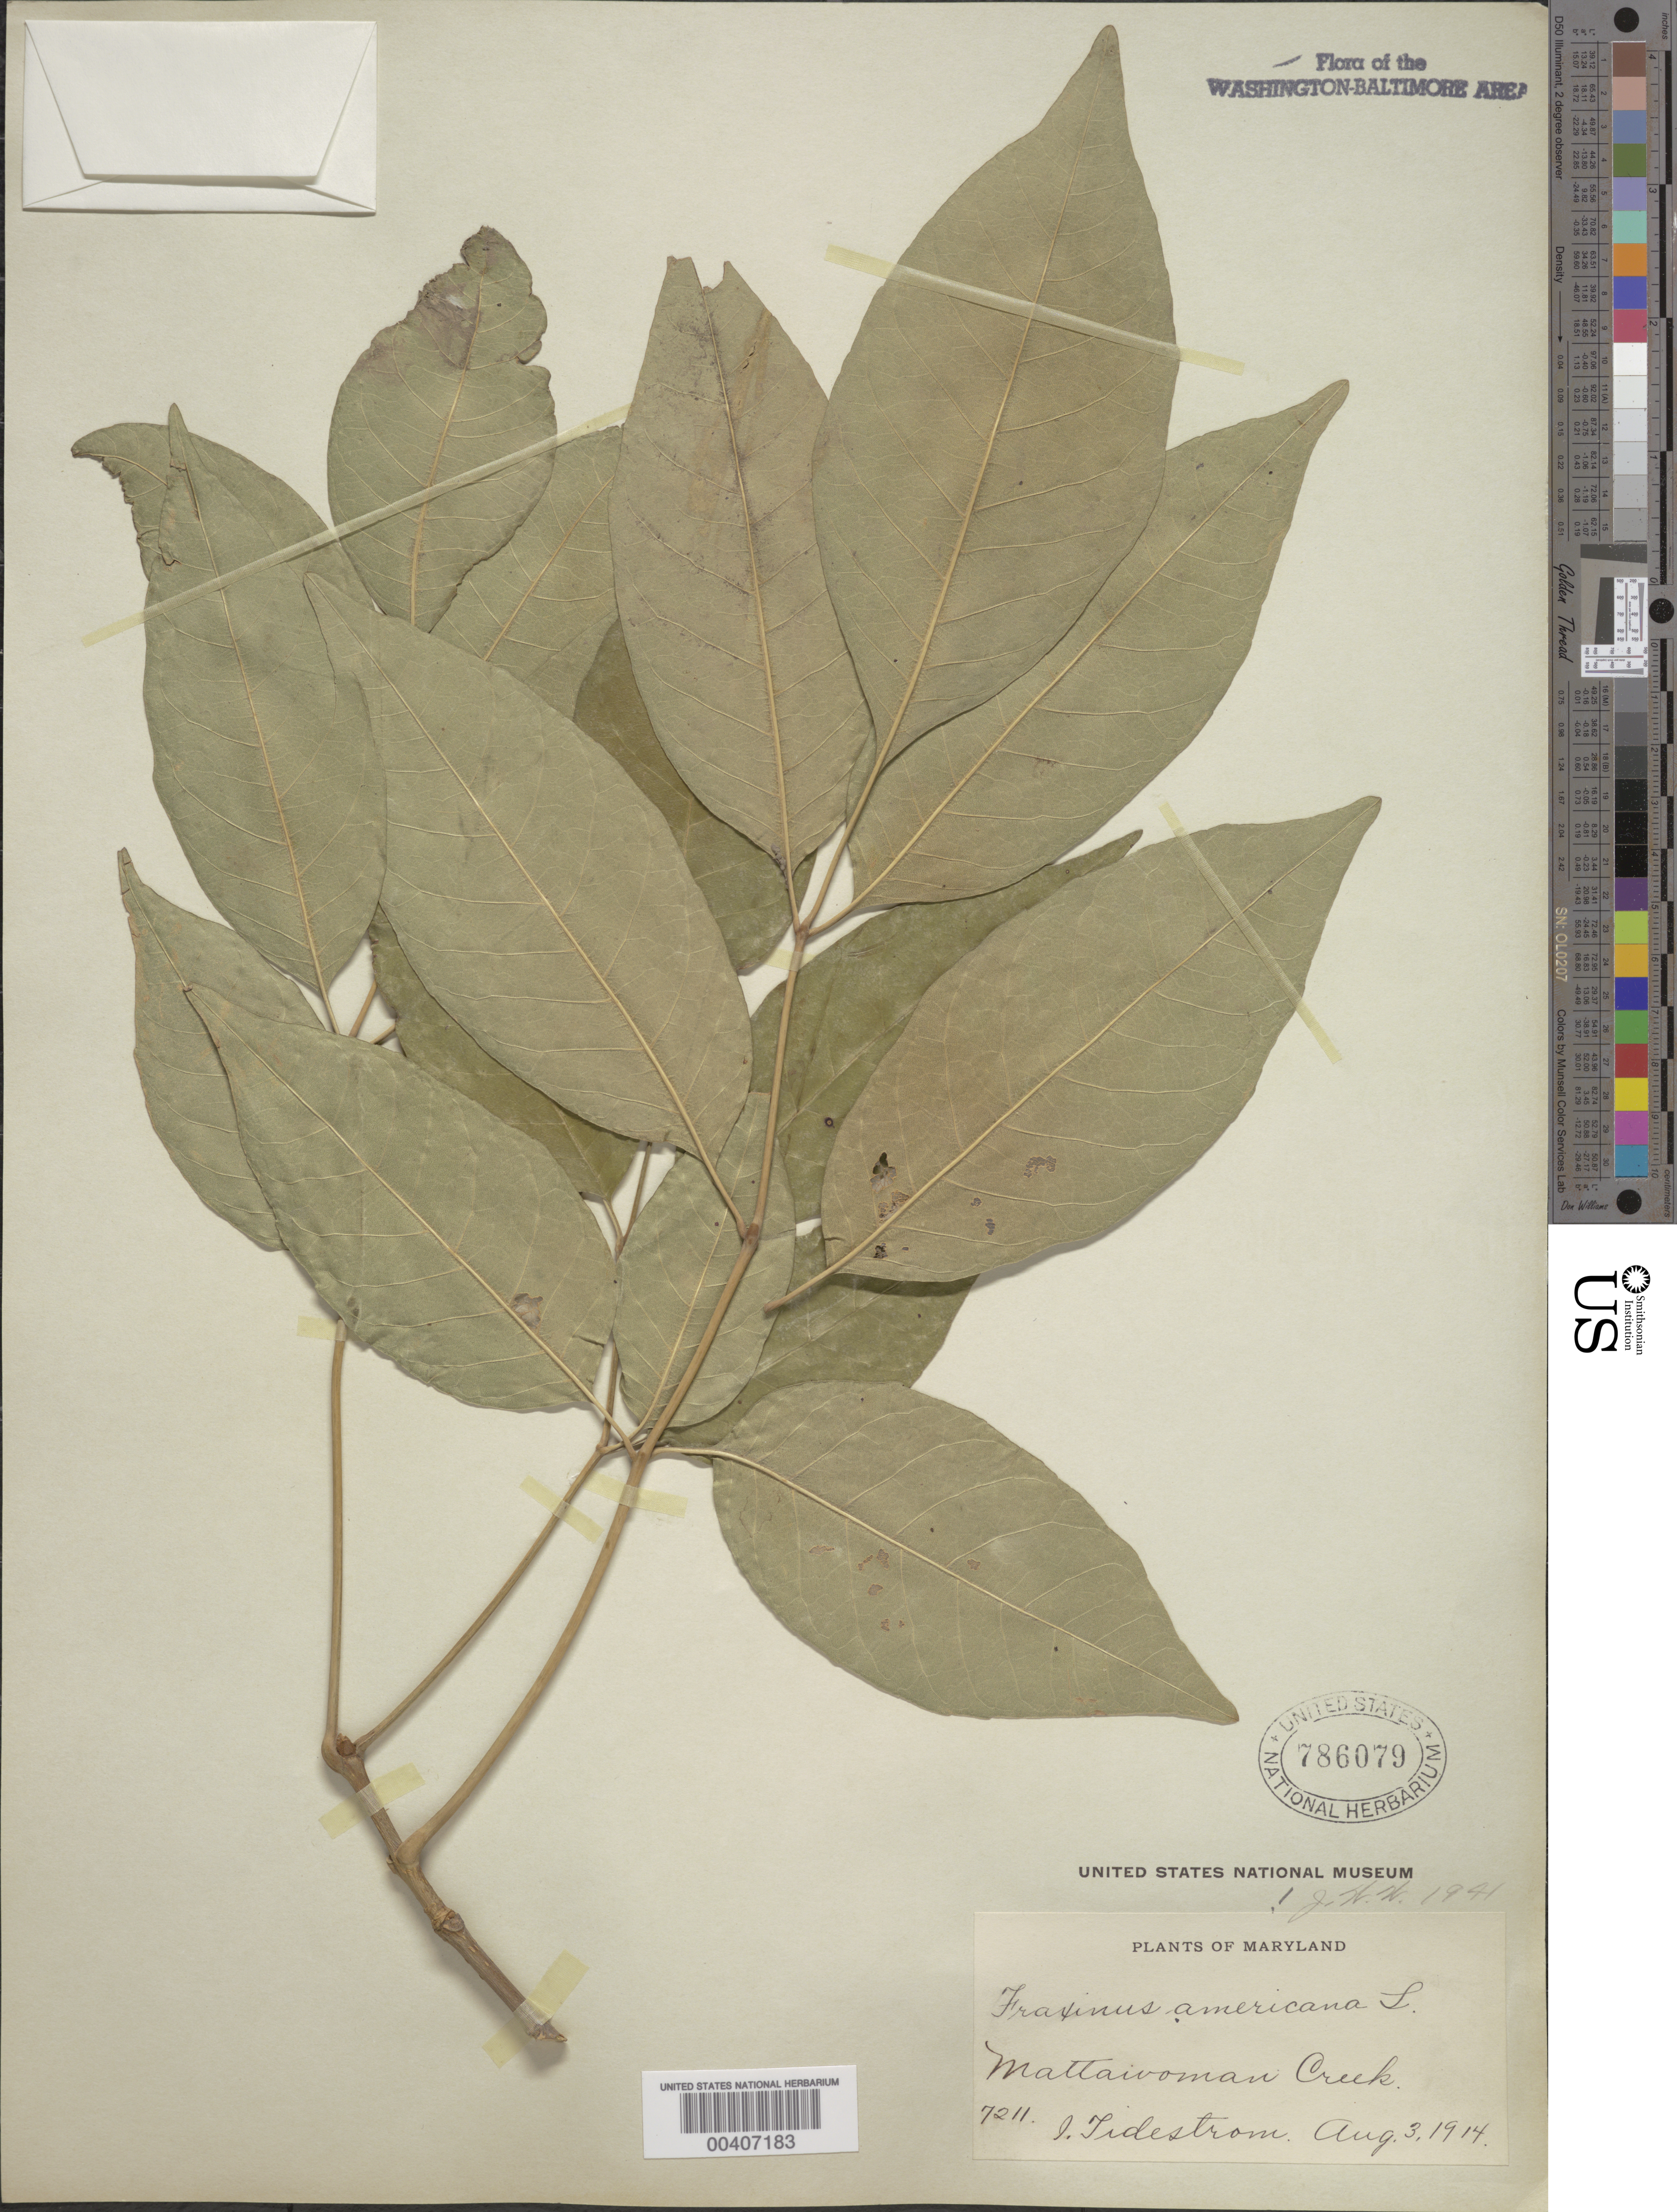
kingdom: Plantae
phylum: Tracheophyta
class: Magnoliopsida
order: Lamiales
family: Oleaceae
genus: Fraxinus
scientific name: Fraxinus americana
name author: L.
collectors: I. F. Tidestrom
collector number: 7211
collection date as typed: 03 Aug 1914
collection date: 1914-08-03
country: United States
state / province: Maryland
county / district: Charles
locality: Mattawoman Creek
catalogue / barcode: US 786079